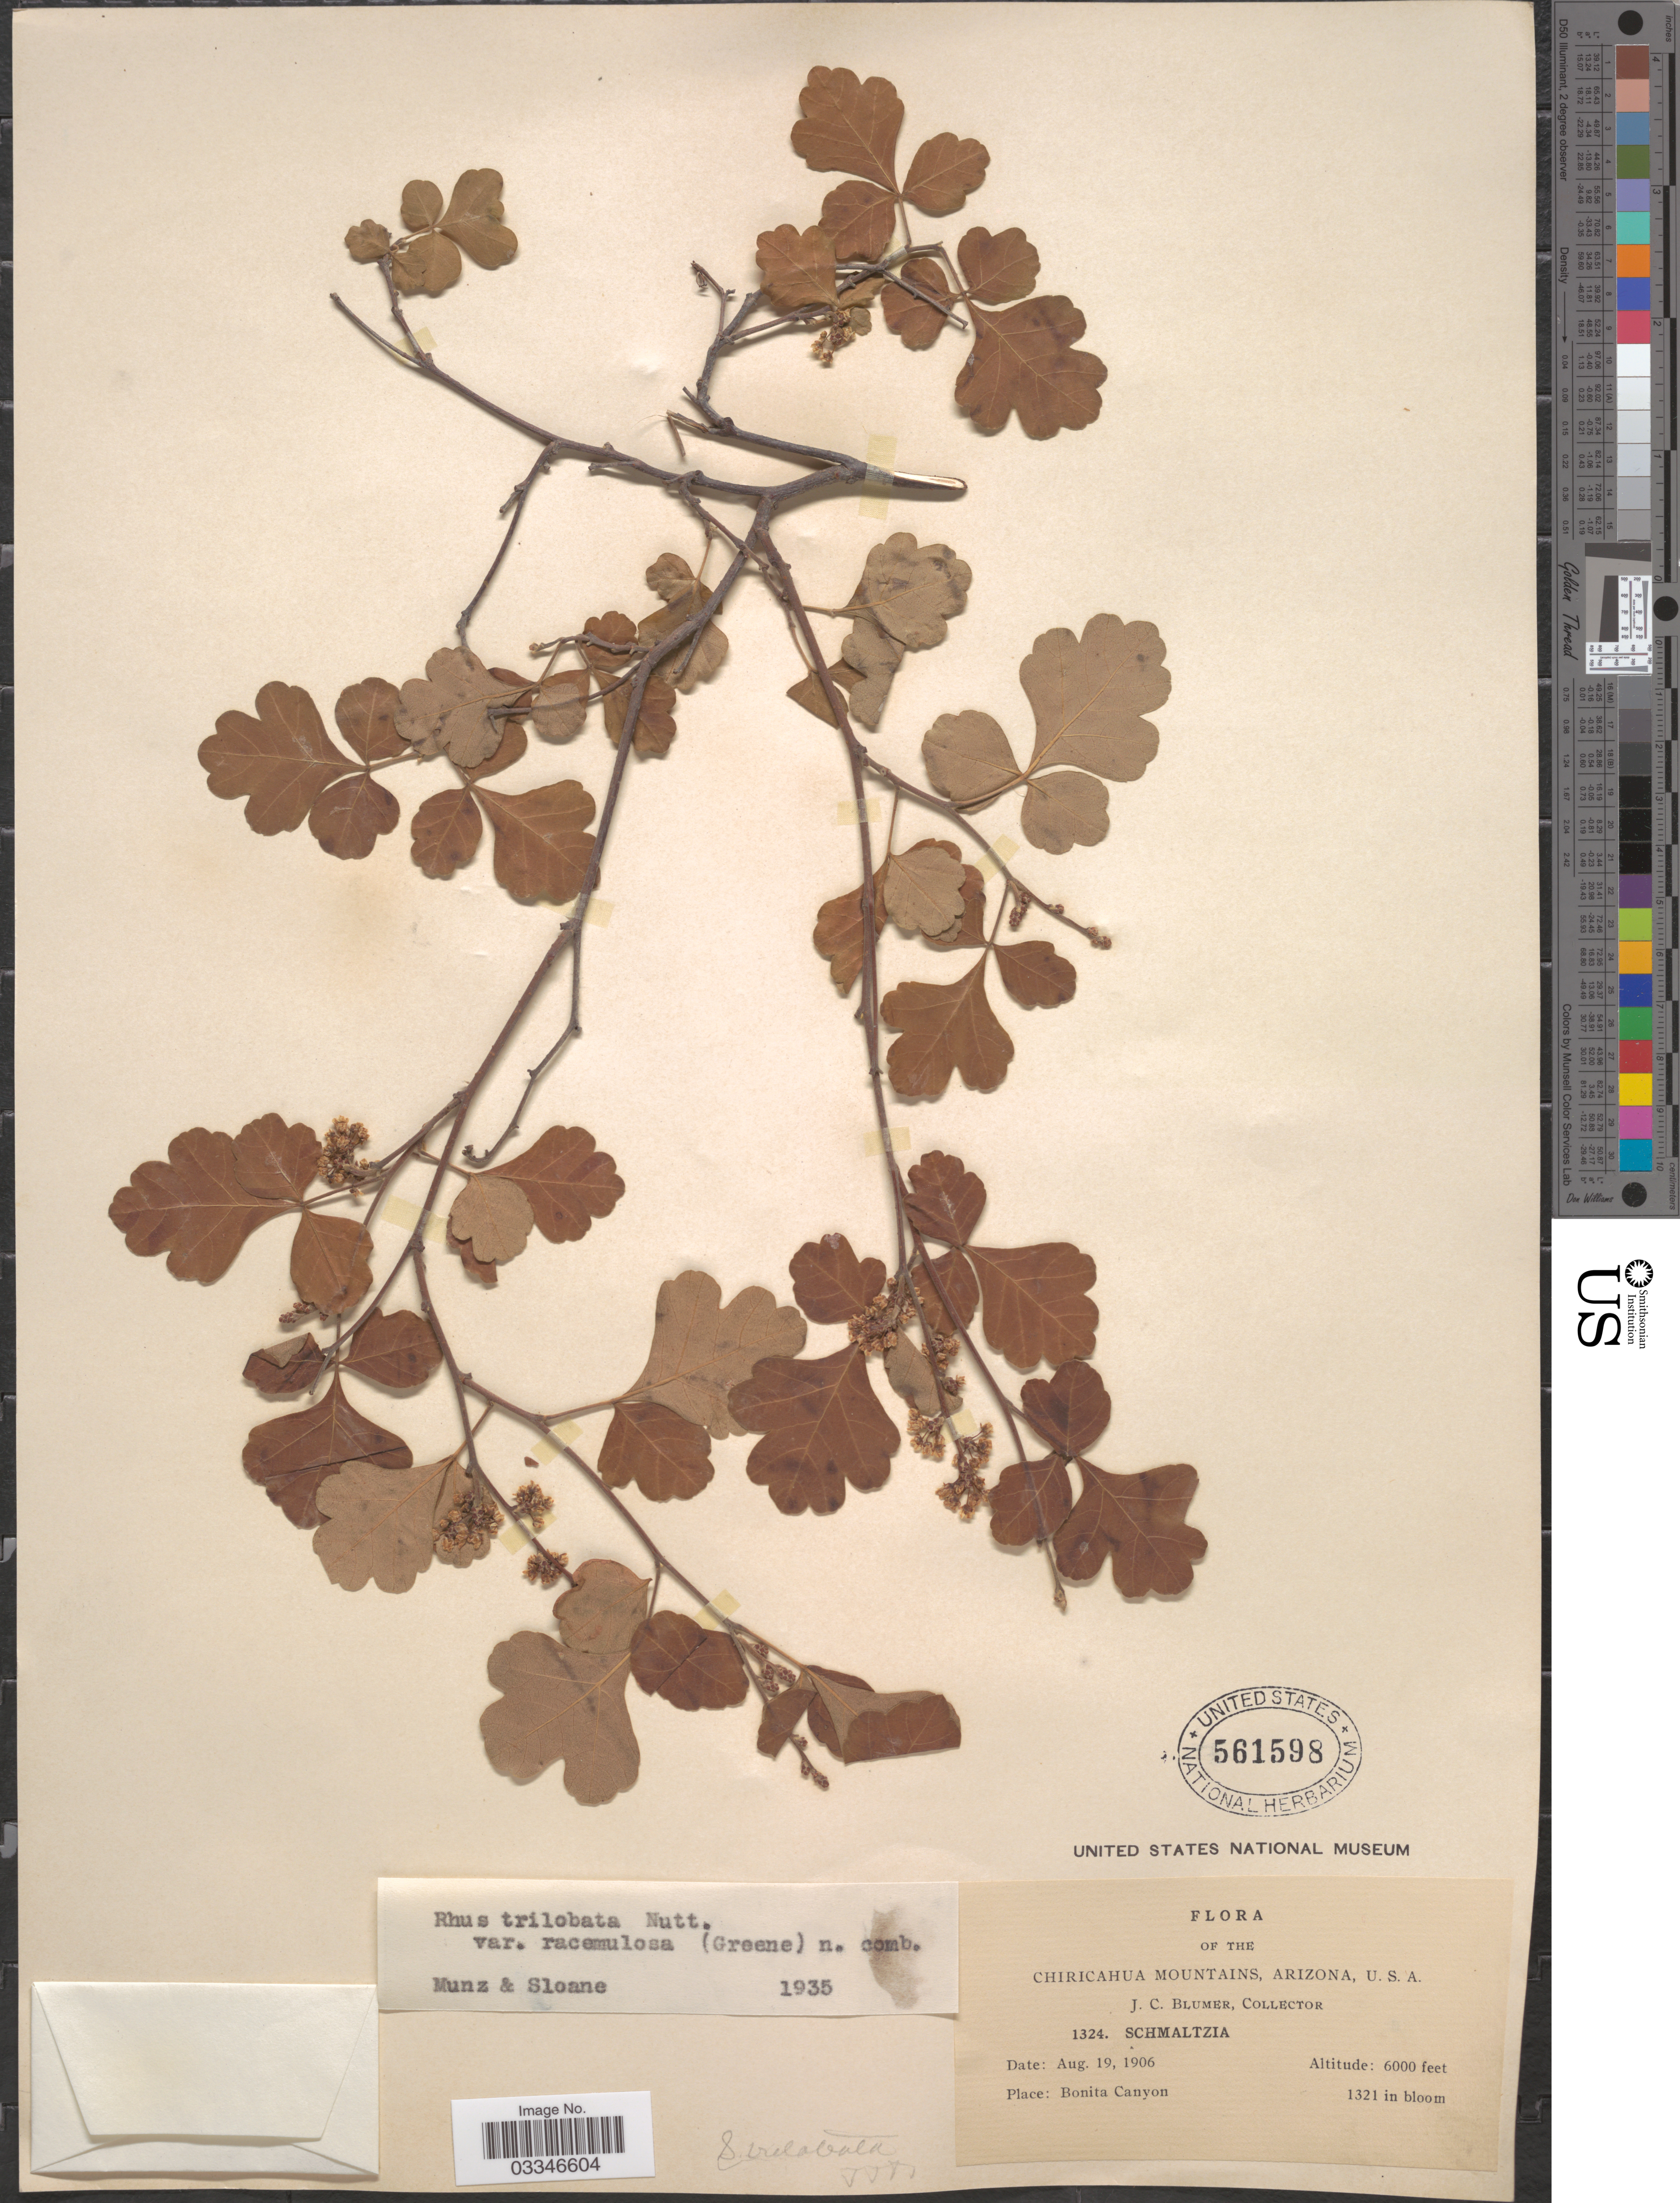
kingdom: Plantae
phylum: Tracheophyta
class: Magnoliopsida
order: Sapindales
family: Anacardiaceae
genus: Rhus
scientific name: Rhus trilobata var. racemulosa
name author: (Greene) F.A. Barkley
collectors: J. C. Blumer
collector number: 1324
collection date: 1906-08-19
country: United States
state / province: Arizona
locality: Chiricahua Mountains, Bonita Canyon.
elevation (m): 1829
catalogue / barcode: US 561598